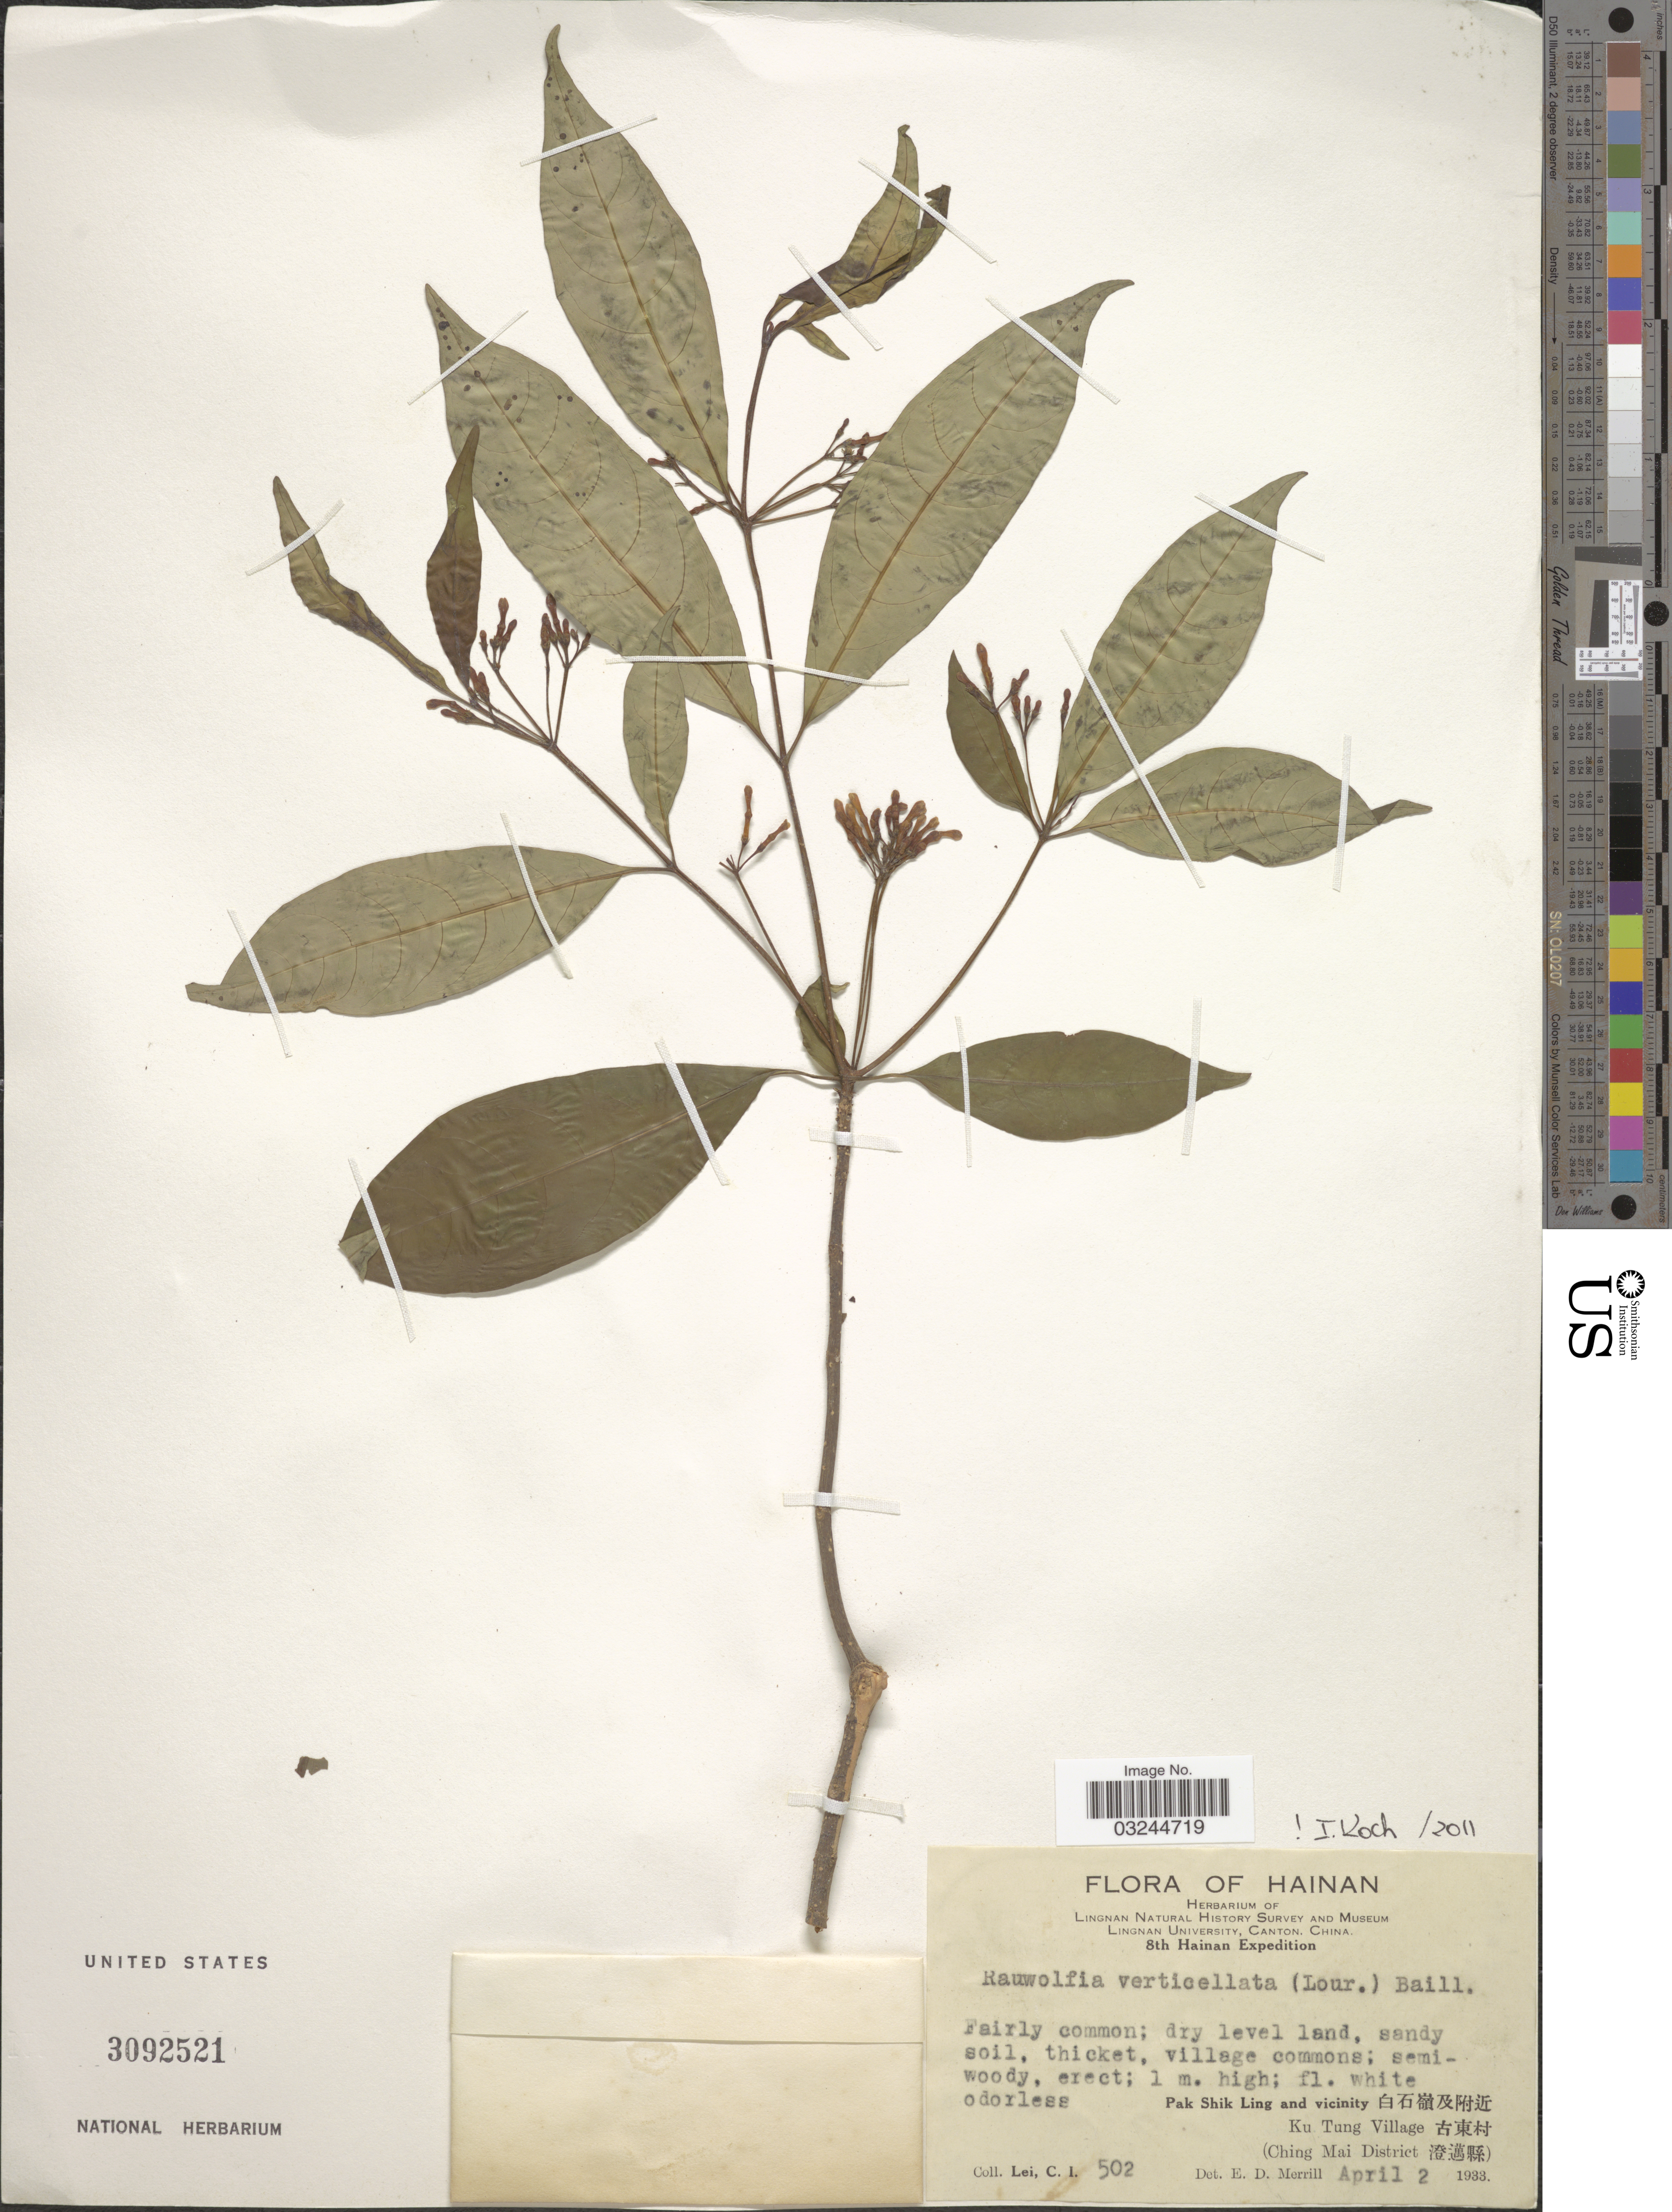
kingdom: Plantae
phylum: Tracheophyta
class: Magnoliopsida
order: Gentianales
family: Apocynaceae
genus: Rauvolfia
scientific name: Rauvolfia verticillata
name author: (Lour.) Baill.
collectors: C. I. Lei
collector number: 502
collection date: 1933-04-02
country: China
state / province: Hainan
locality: PakShikLing and Vicinity, Ku Tung Village, (Ching Mai District), (Ching Mai District.)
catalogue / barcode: US 3092521